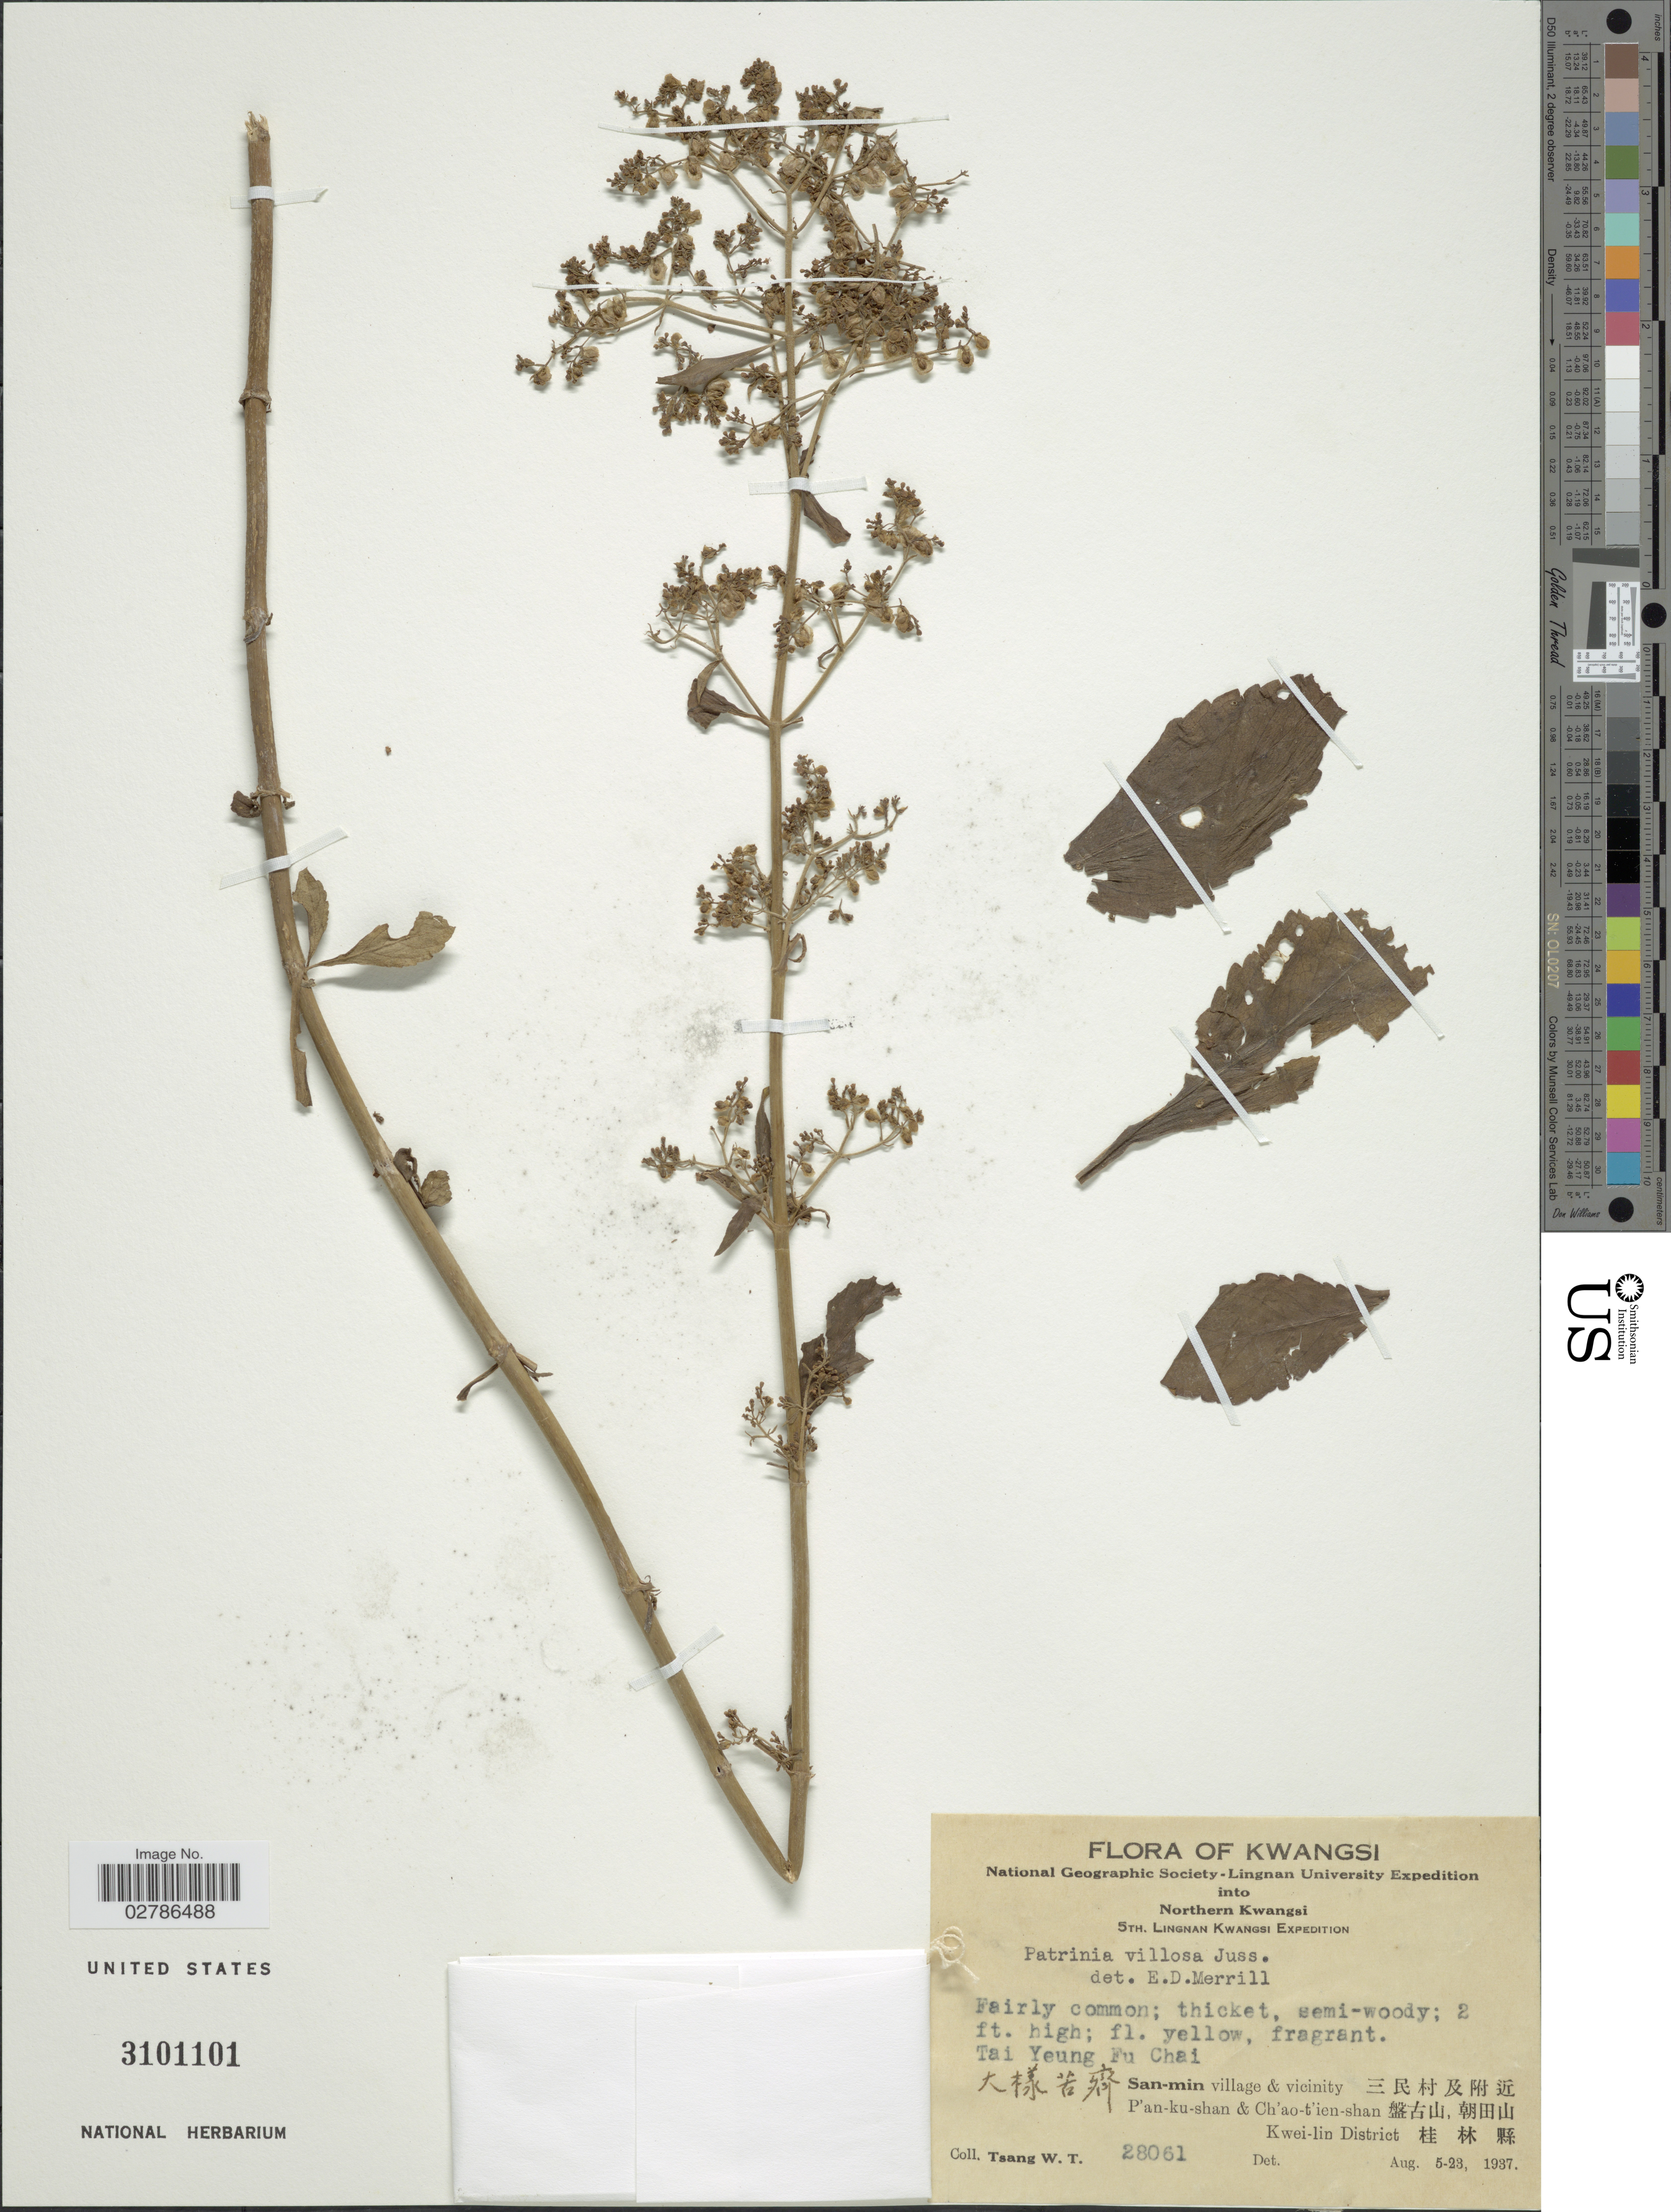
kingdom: Plantae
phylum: Tracheophyta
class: Magnoliopsida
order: Dipsacales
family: Caprifoliaceae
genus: Patrinia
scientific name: Patrinia villosa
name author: (Thunb.) Dufr.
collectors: W. T. Tsang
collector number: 28061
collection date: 1937-08-05/1937-08-23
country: China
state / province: Guangxi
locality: Kwangsi, Northern Kwangsi, Tai Yeung Fu Chai, X, San-min village & vicinity X, P'an-ku-shan & Ch'ao-t'ien-shan X, Kwei-lin District X.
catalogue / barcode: US 3101101